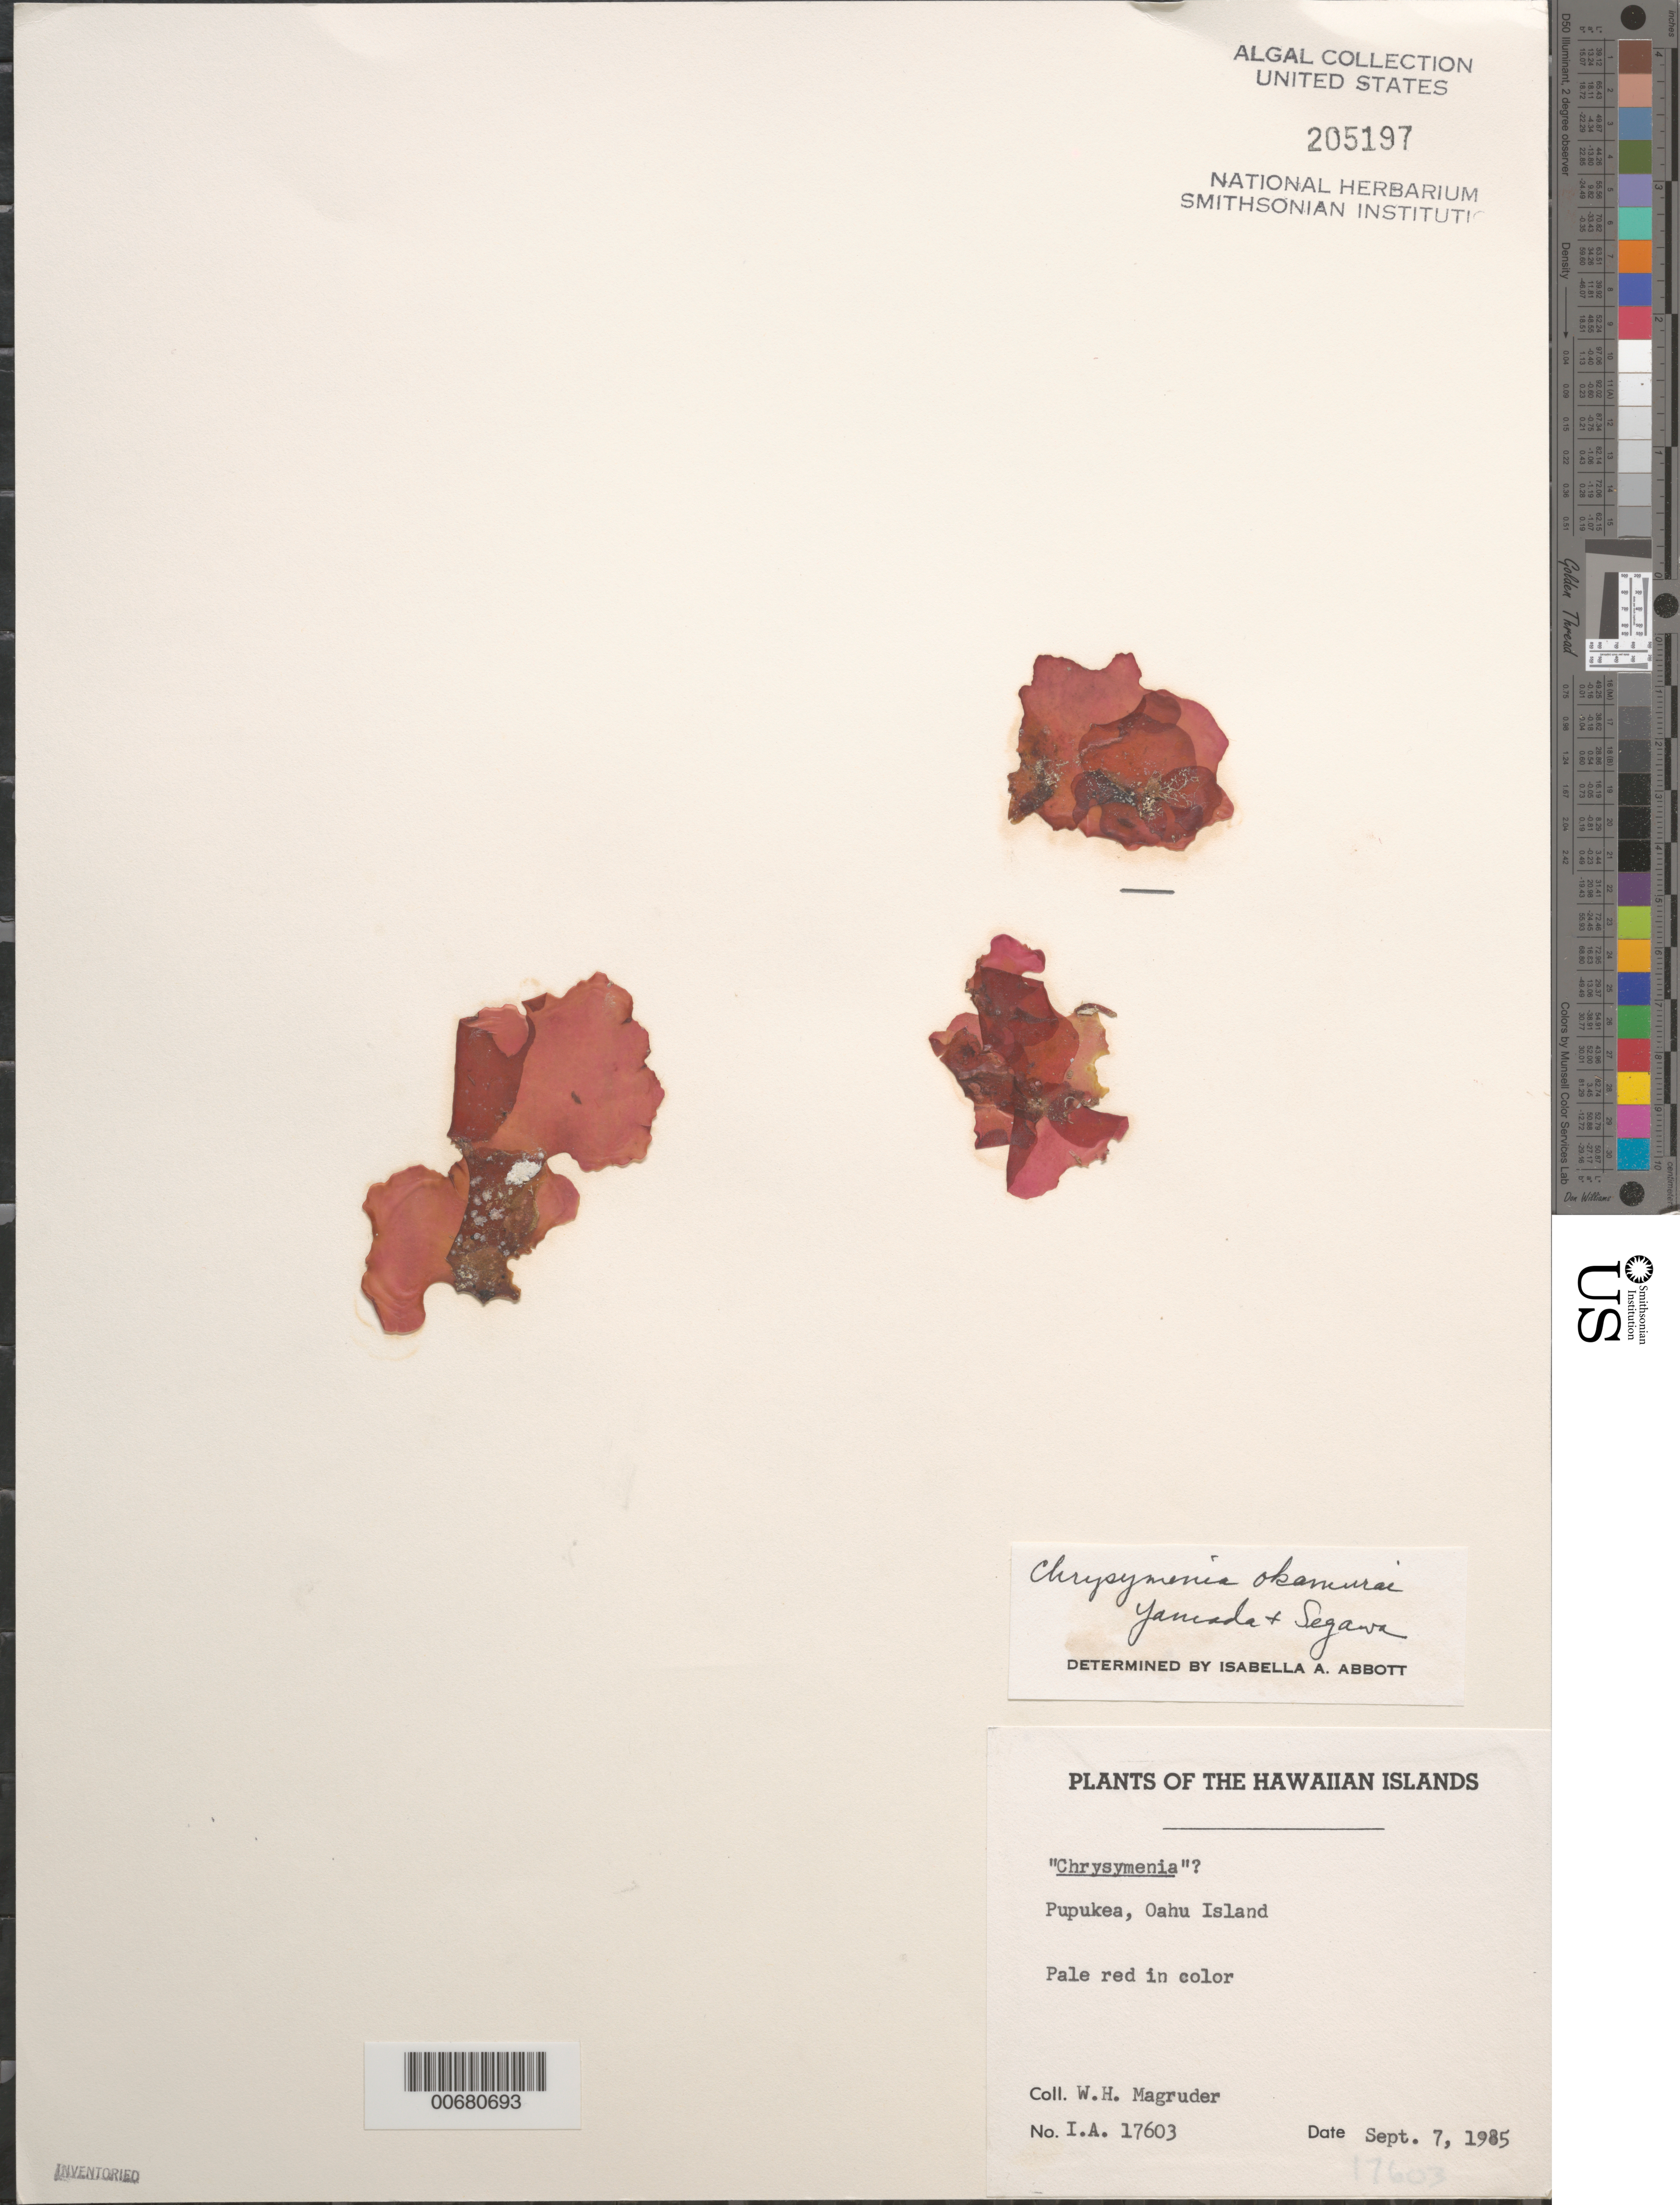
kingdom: Plantae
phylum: Rhodophyta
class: Florideophyceae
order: Rhodymeniales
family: Rhodymeniaceae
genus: Chrysymenia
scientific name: Chrysymenia okamurai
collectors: W. Magruder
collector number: IAA 17603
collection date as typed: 07 Sep 1985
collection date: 1985-09-07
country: United States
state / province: Hawaii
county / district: Honolulu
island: Oahu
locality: Pupukea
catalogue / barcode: US 205197